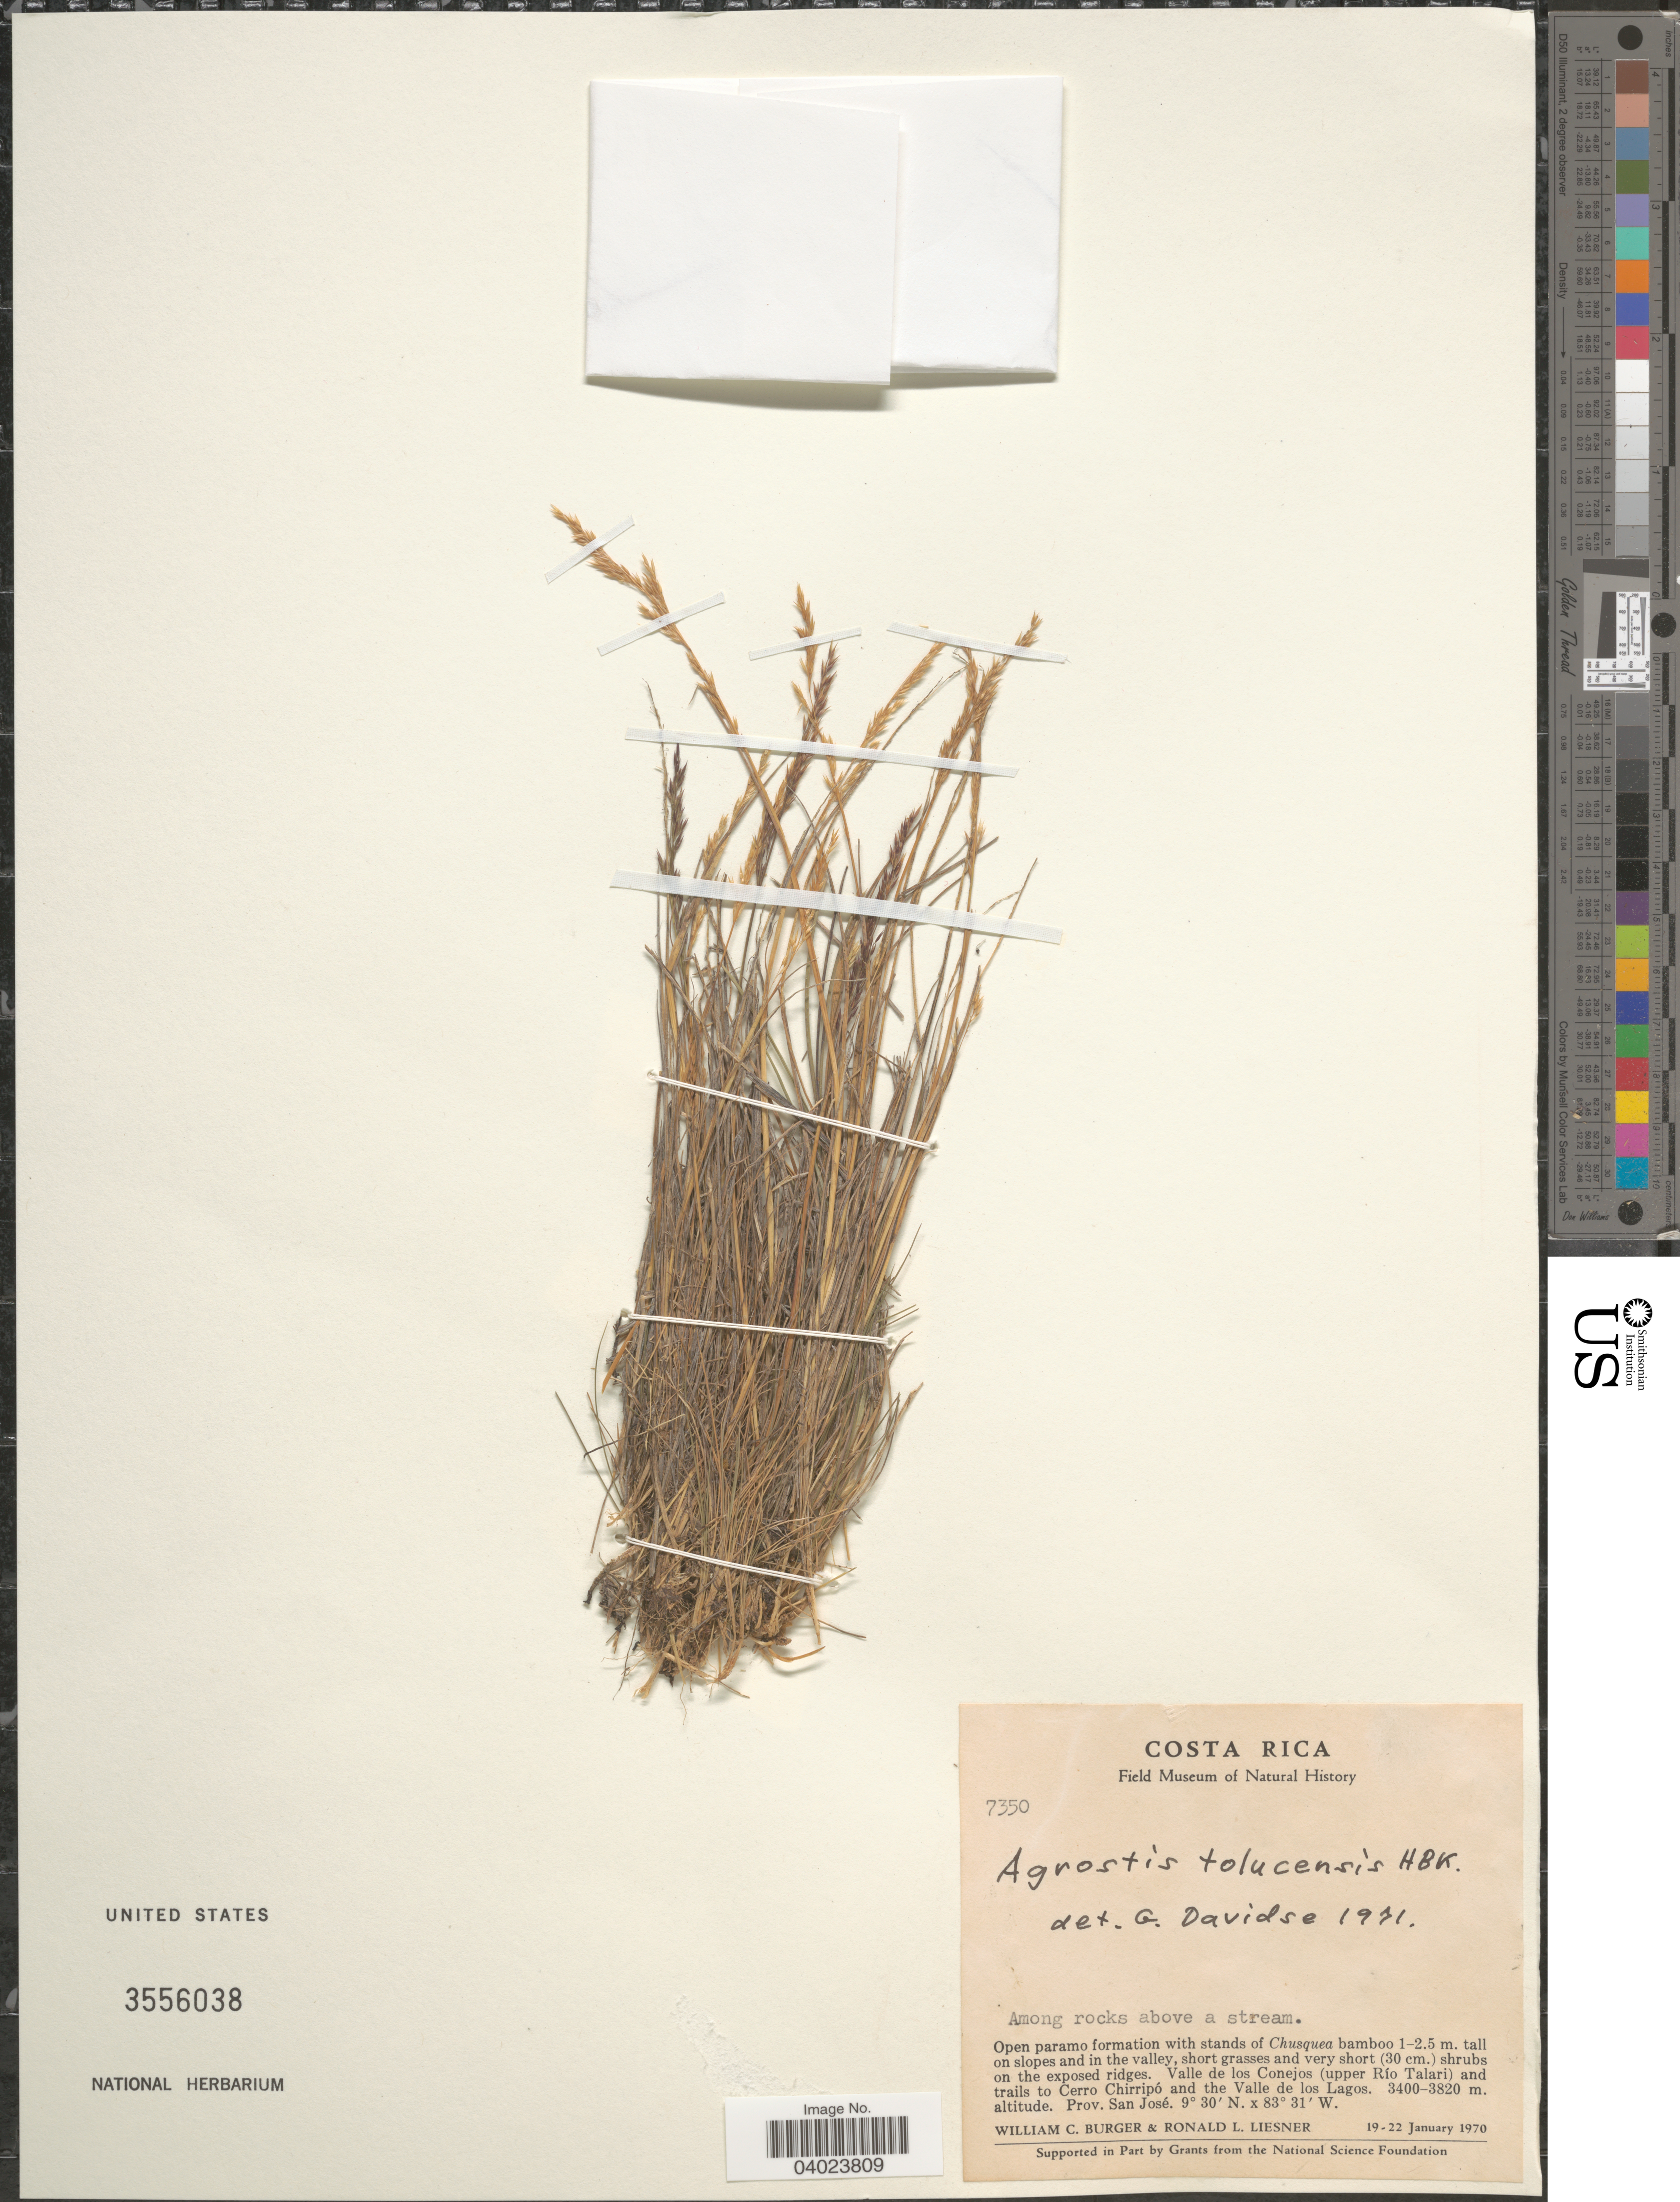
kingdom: Plantae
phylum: Tracheophyta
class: Liliopsida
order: Poales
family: Poaceae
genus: Agrostis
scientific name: Agrostis tolucensis Kunth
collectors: W. Burger & R. L. Liesner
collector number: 7350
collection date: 1970-01-19/1970-01-22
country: Costa Rica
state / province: San José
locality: Valle de los Conejos (upper Río Talari) and trails to Cerro Chirripó and the Valle de los Lagos.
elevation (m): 3400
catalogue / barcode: US 3556038